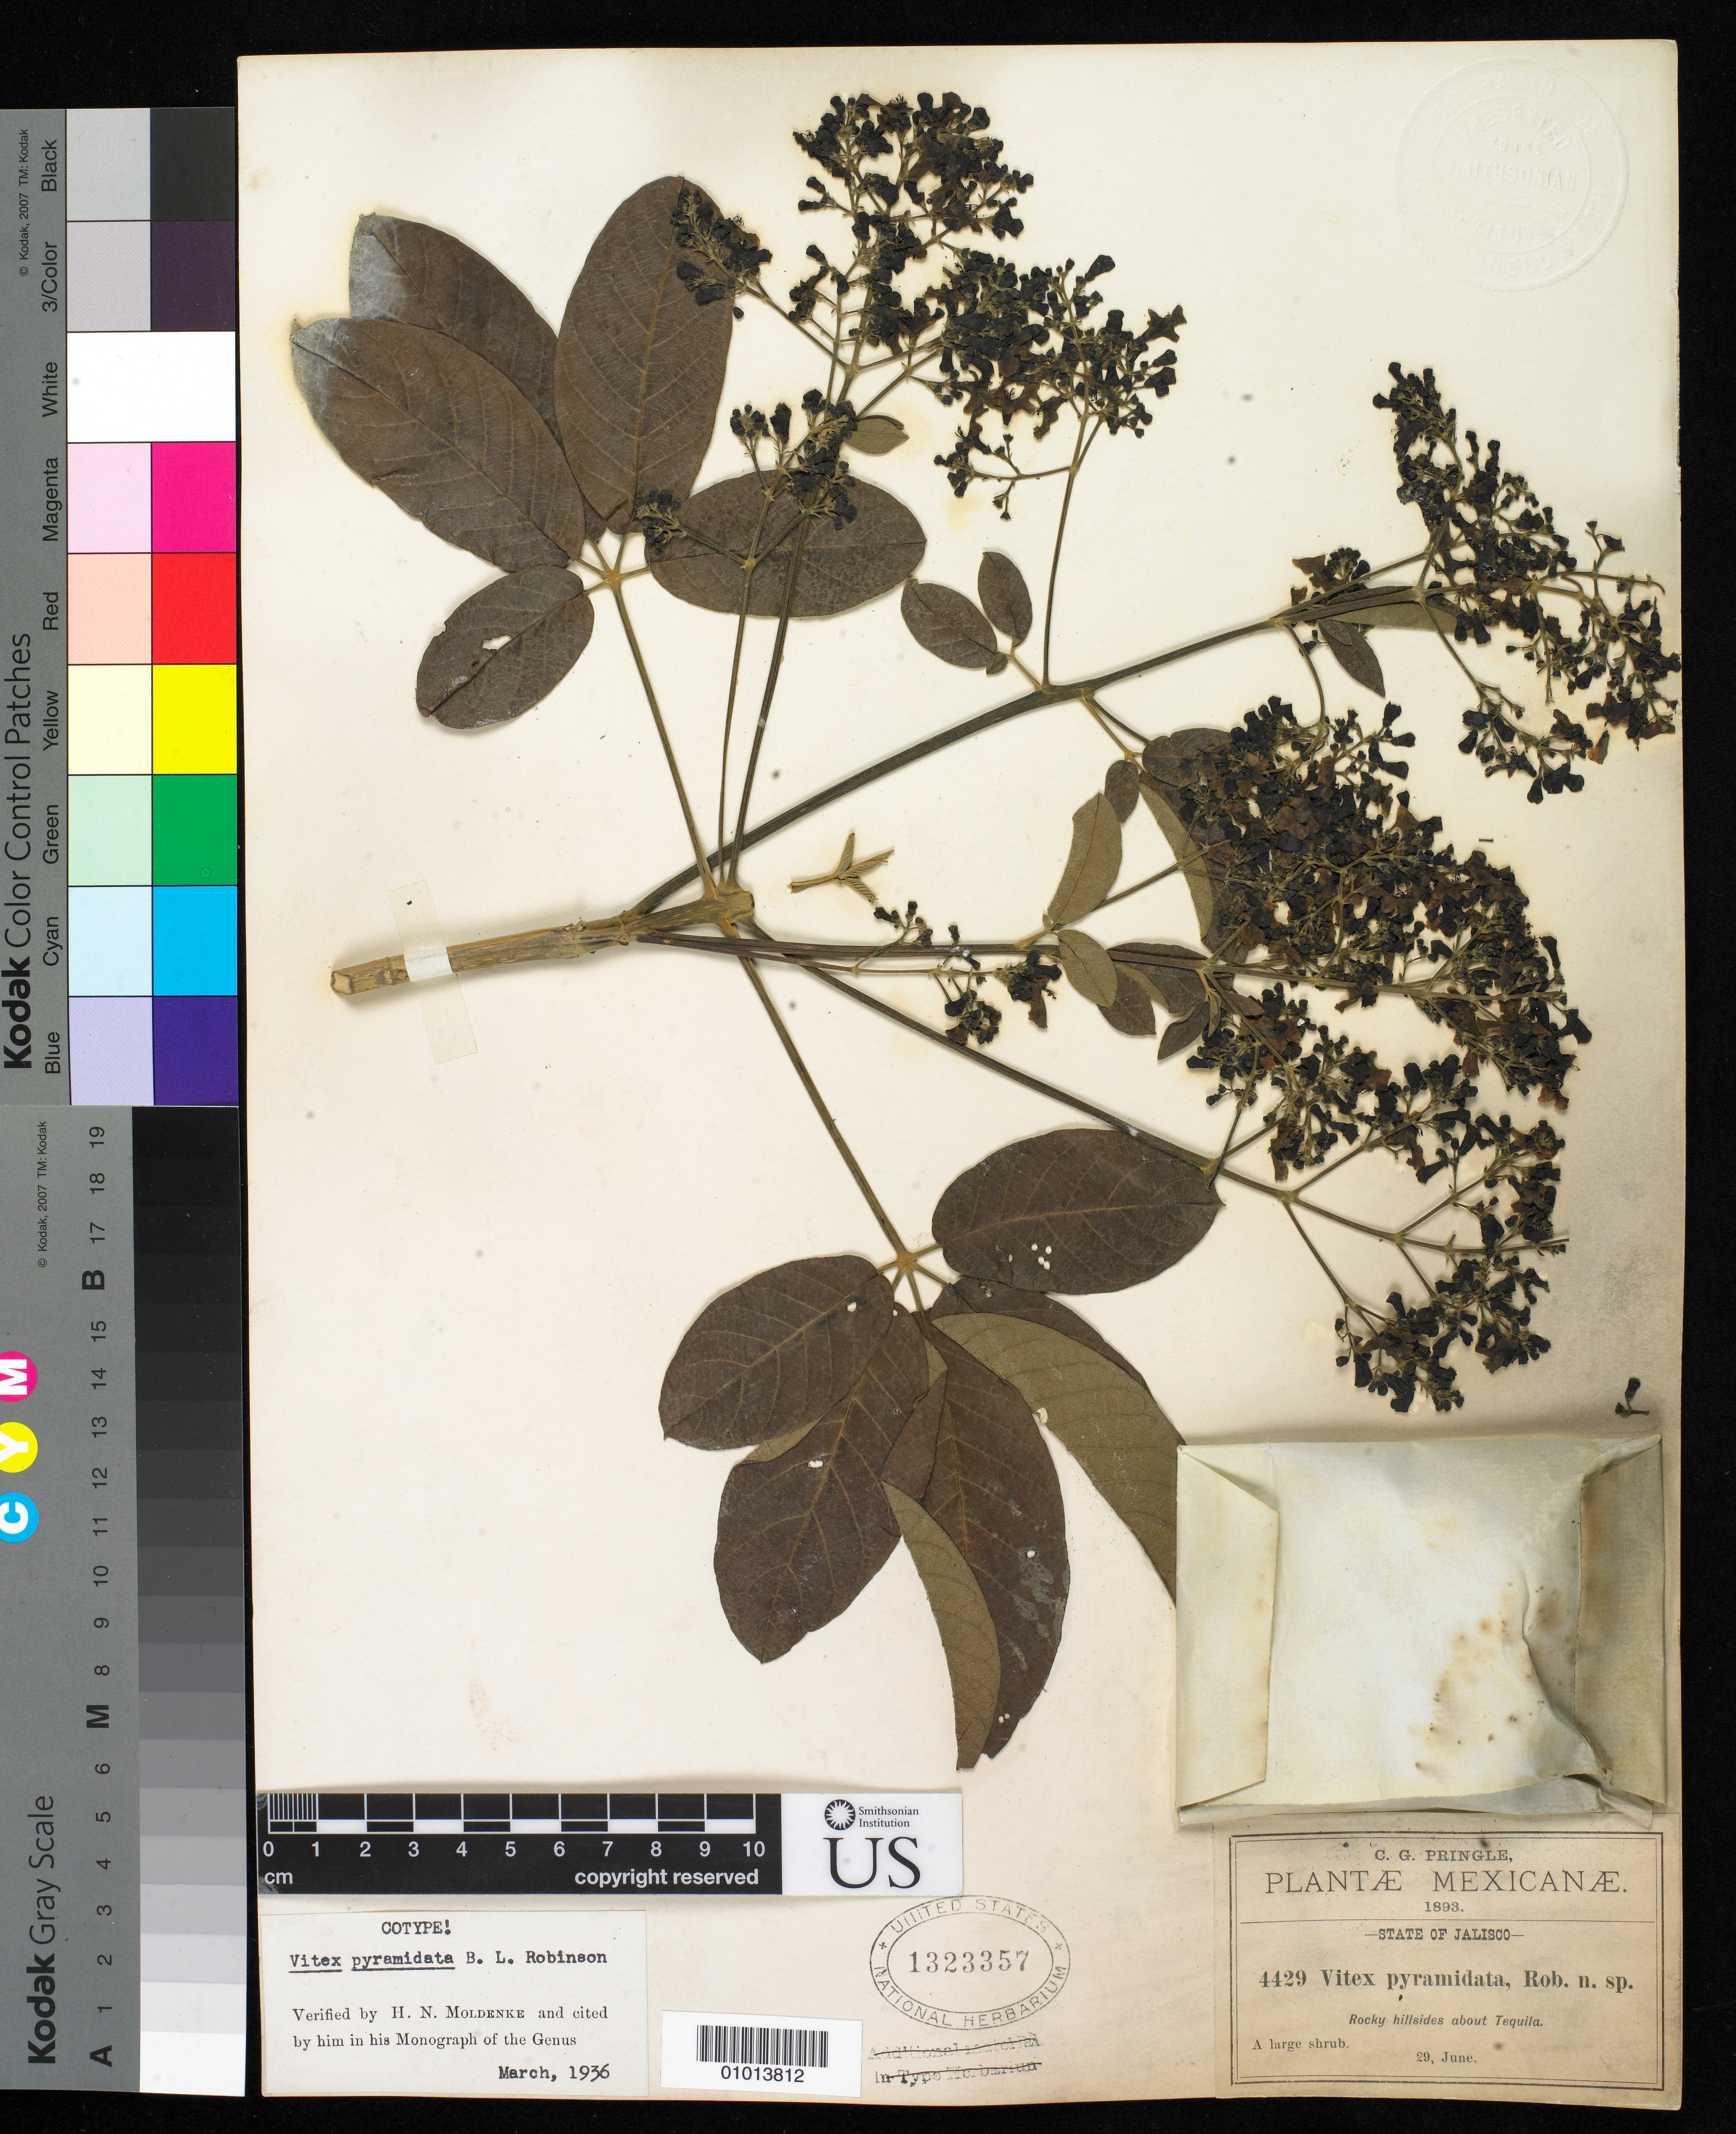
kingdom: Plantae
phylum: Tracheophyta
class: Magnoliopsida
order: Lamiales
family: Lamiaceae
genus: Vitex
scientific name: Vitex pyramidata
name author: B.L. Rob.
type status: Syntype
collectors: C. G. Pringle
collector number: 4429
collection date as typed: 29 Jun 1893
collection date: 1893-06-29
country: Mexico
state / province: Jalisco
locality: Rocky hillsides about Tequila.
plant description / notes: Specimen ex John Donnell Smith herbarium.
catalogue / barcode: US 1323357